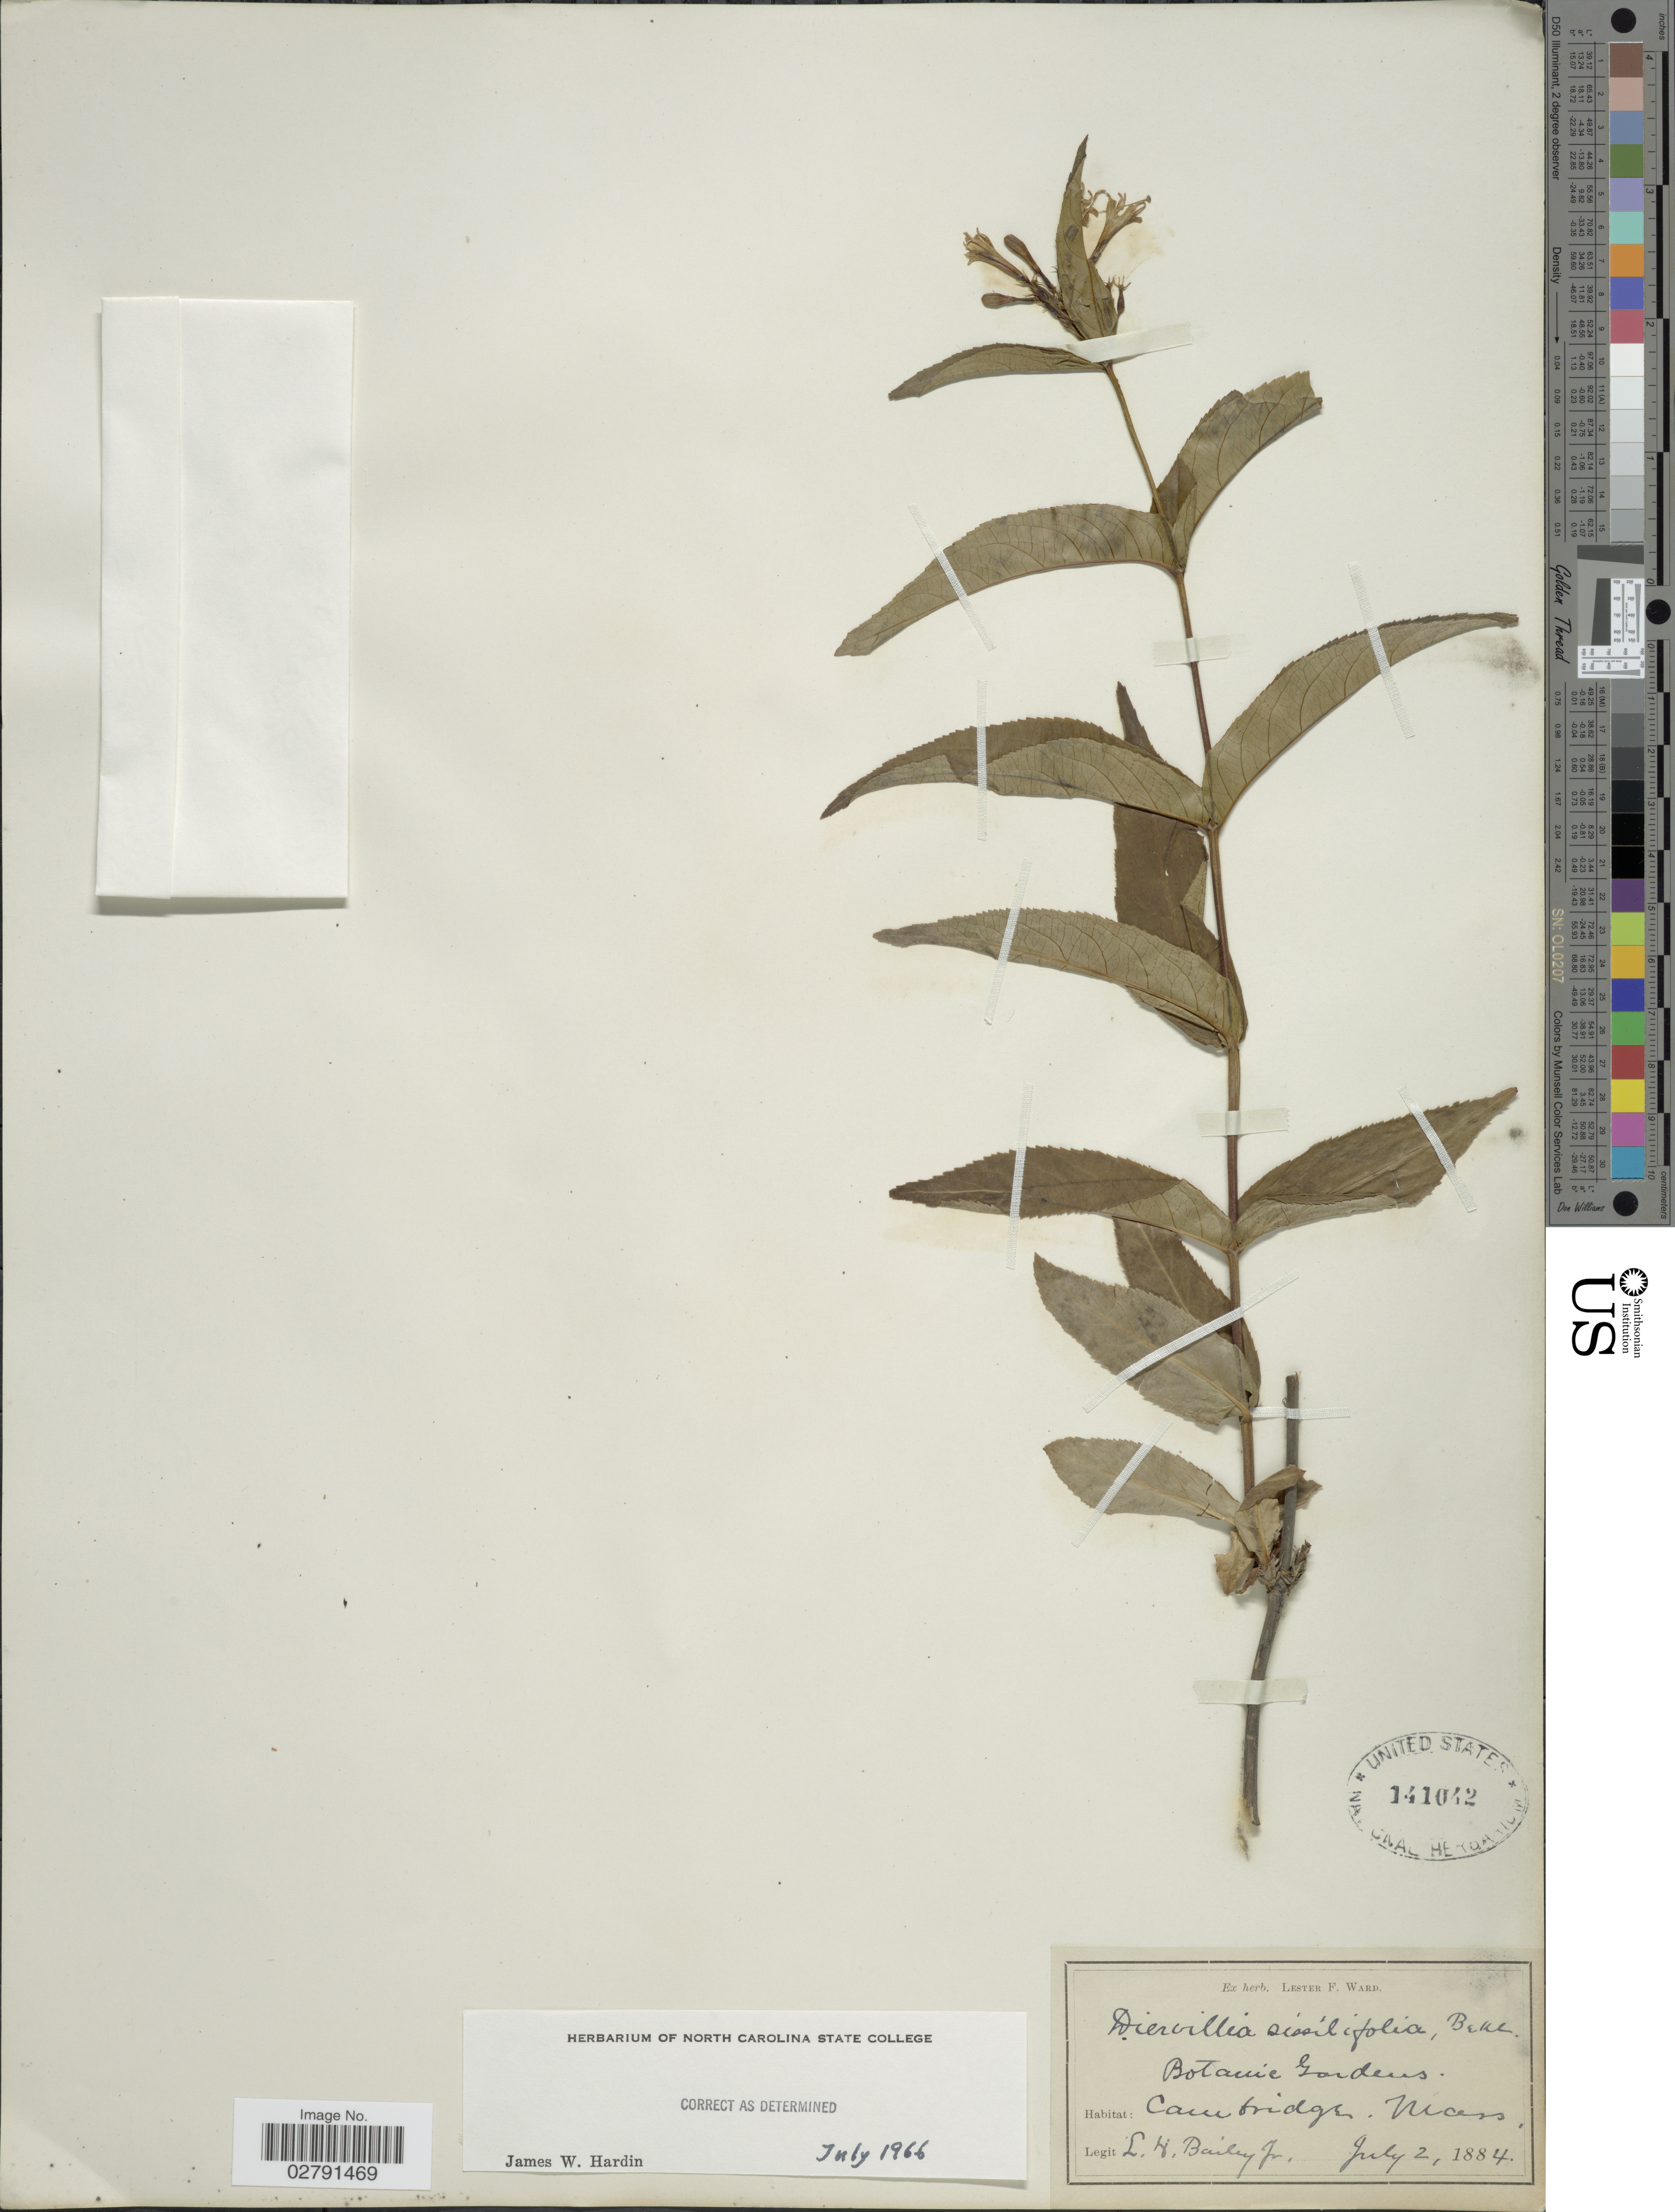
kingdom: Plantae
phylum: Tracheophyta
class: Magnoliopsida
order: Dipsacales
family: Caprifoliaceae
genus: Diervilla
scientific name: Diervilla sessilifolia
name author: Buckley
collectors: L. H. Bailey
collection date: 1884-07-02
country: United States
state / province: Massachusetts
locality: Cambridge.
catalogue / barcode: US 141042